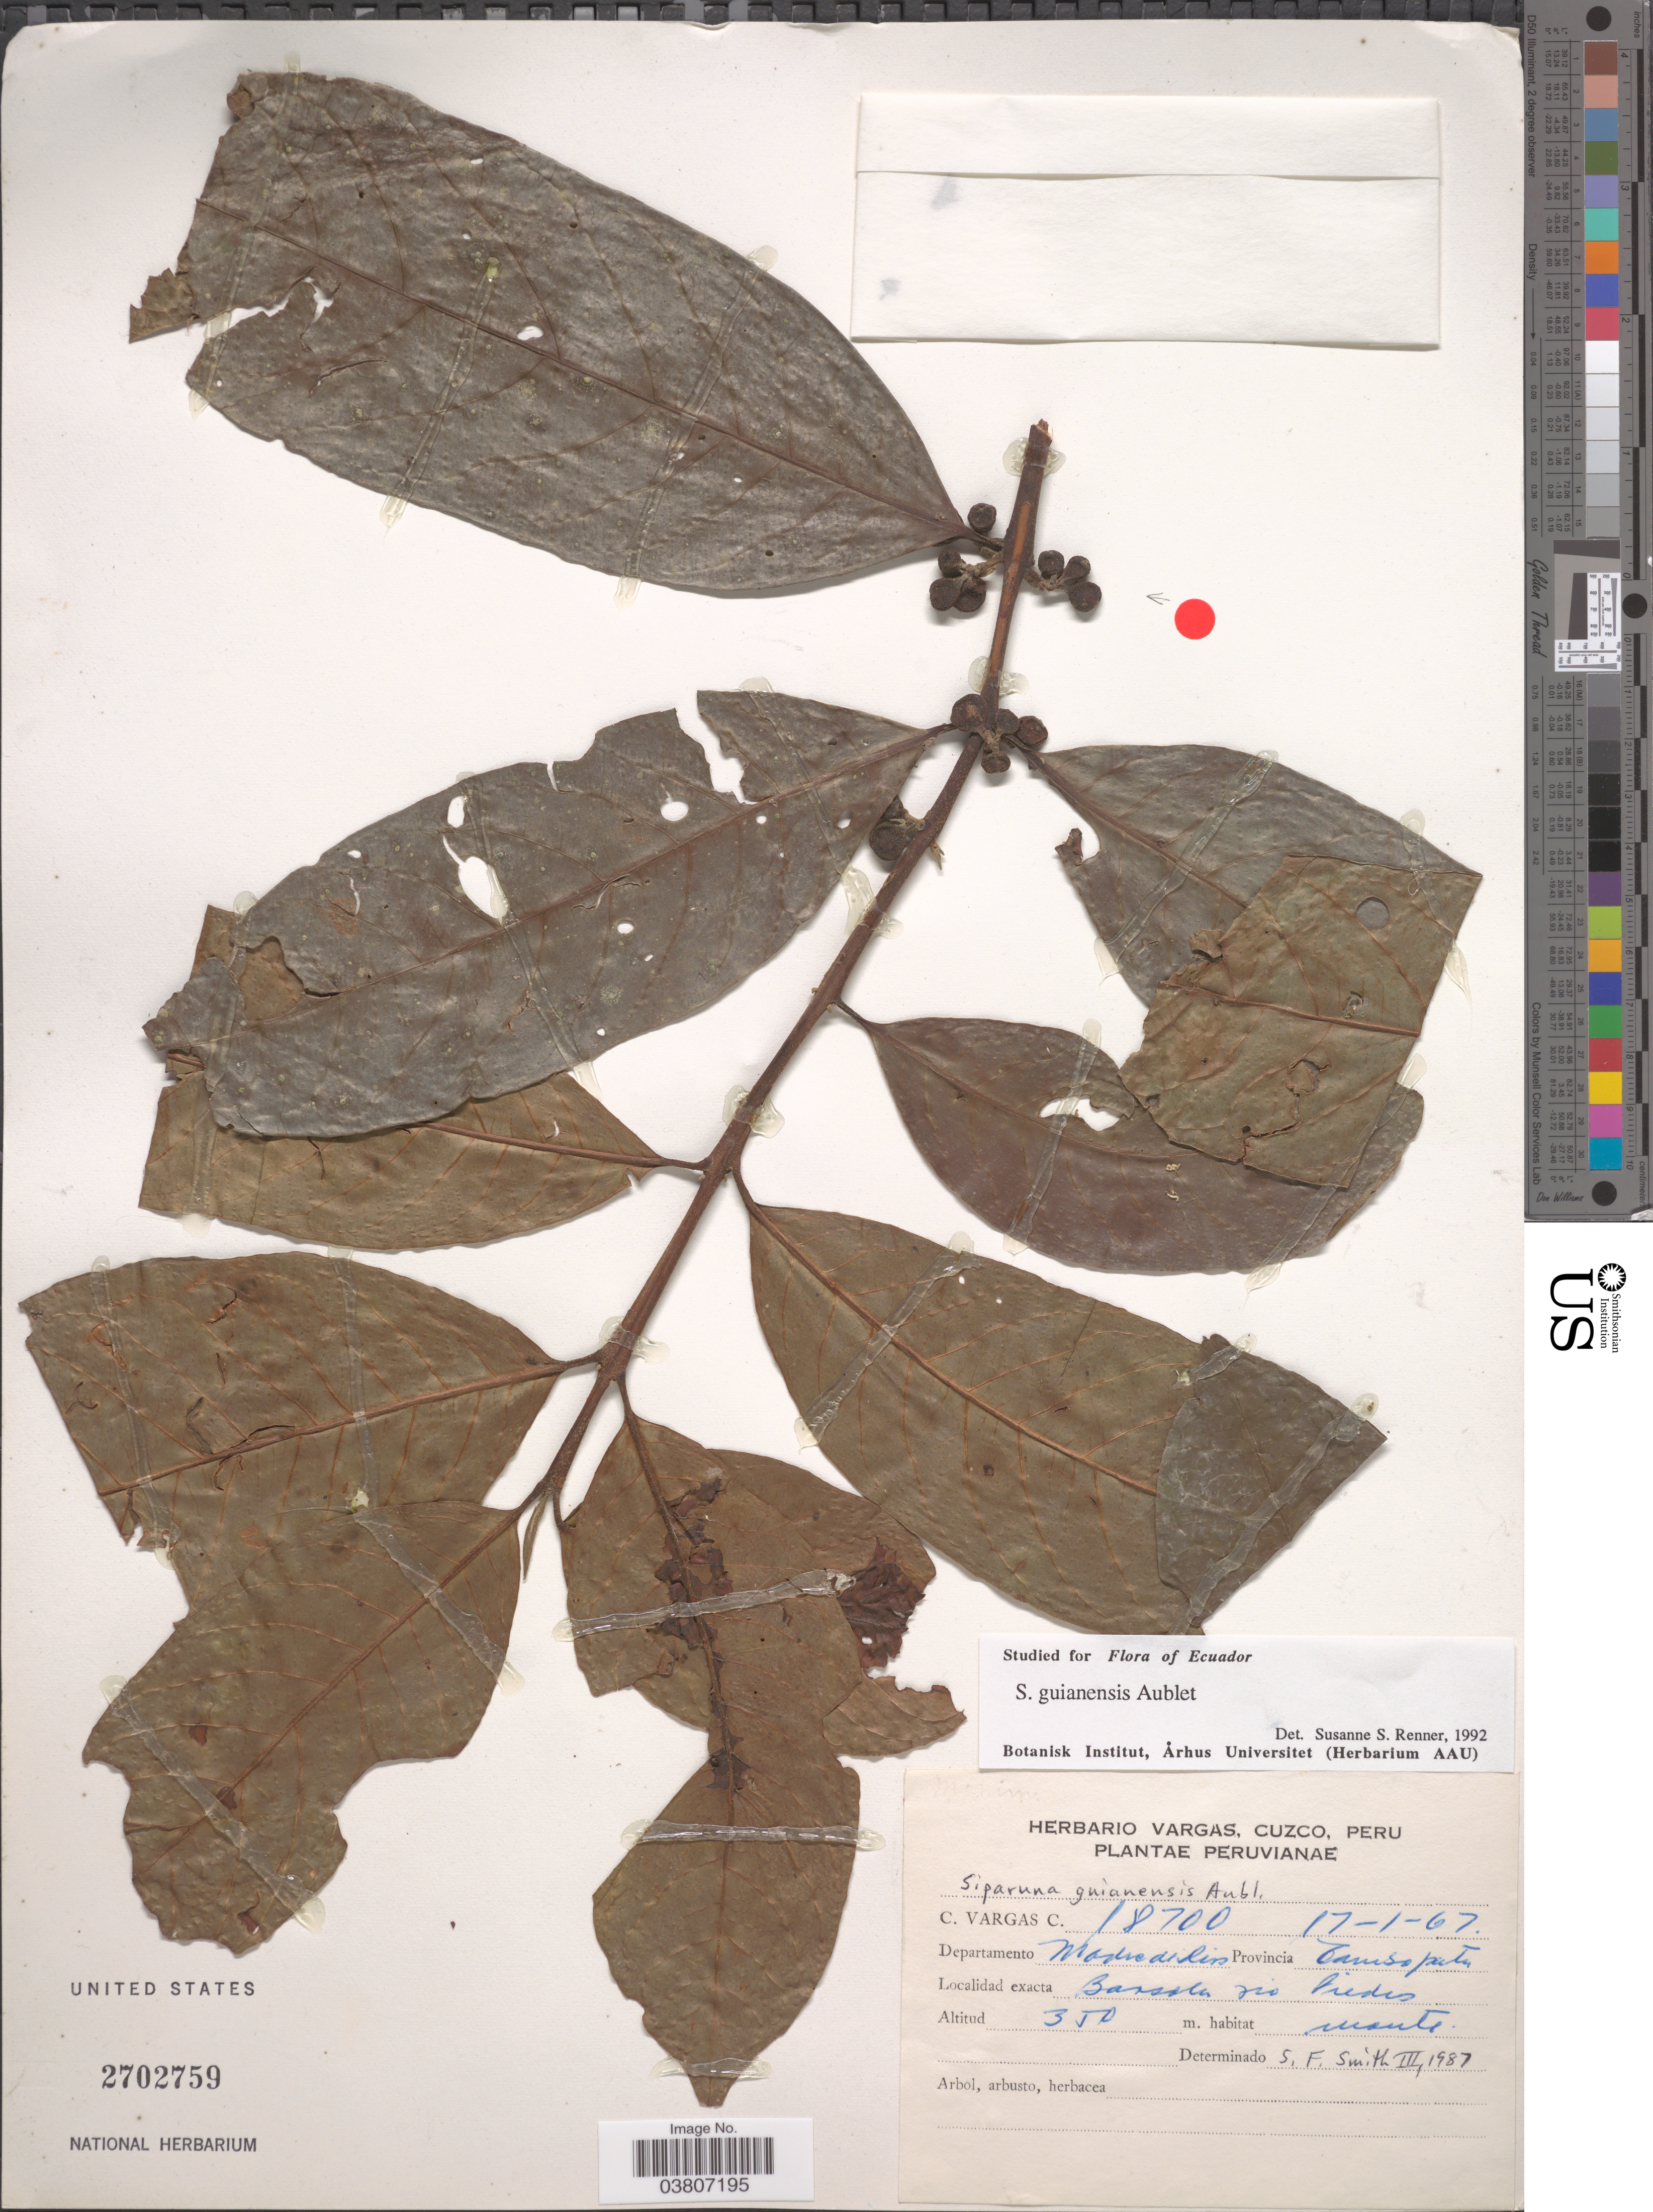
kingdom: Plantae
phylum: Tracheophyta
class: Magnoliopsida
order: Laurales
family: Siparunaceae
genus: Siparuna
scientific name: Siparuna guianensis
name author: Aubl.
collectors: C. Vargas Calderón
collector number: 18700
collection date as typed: Transcribed d/m/y: 17/1/67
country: Peru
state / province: Madre de Dios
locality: Departamento Madre de Dios, Provincia Tambopata. Barsala rio Piedras.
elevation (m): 350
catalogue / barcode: US 2702759